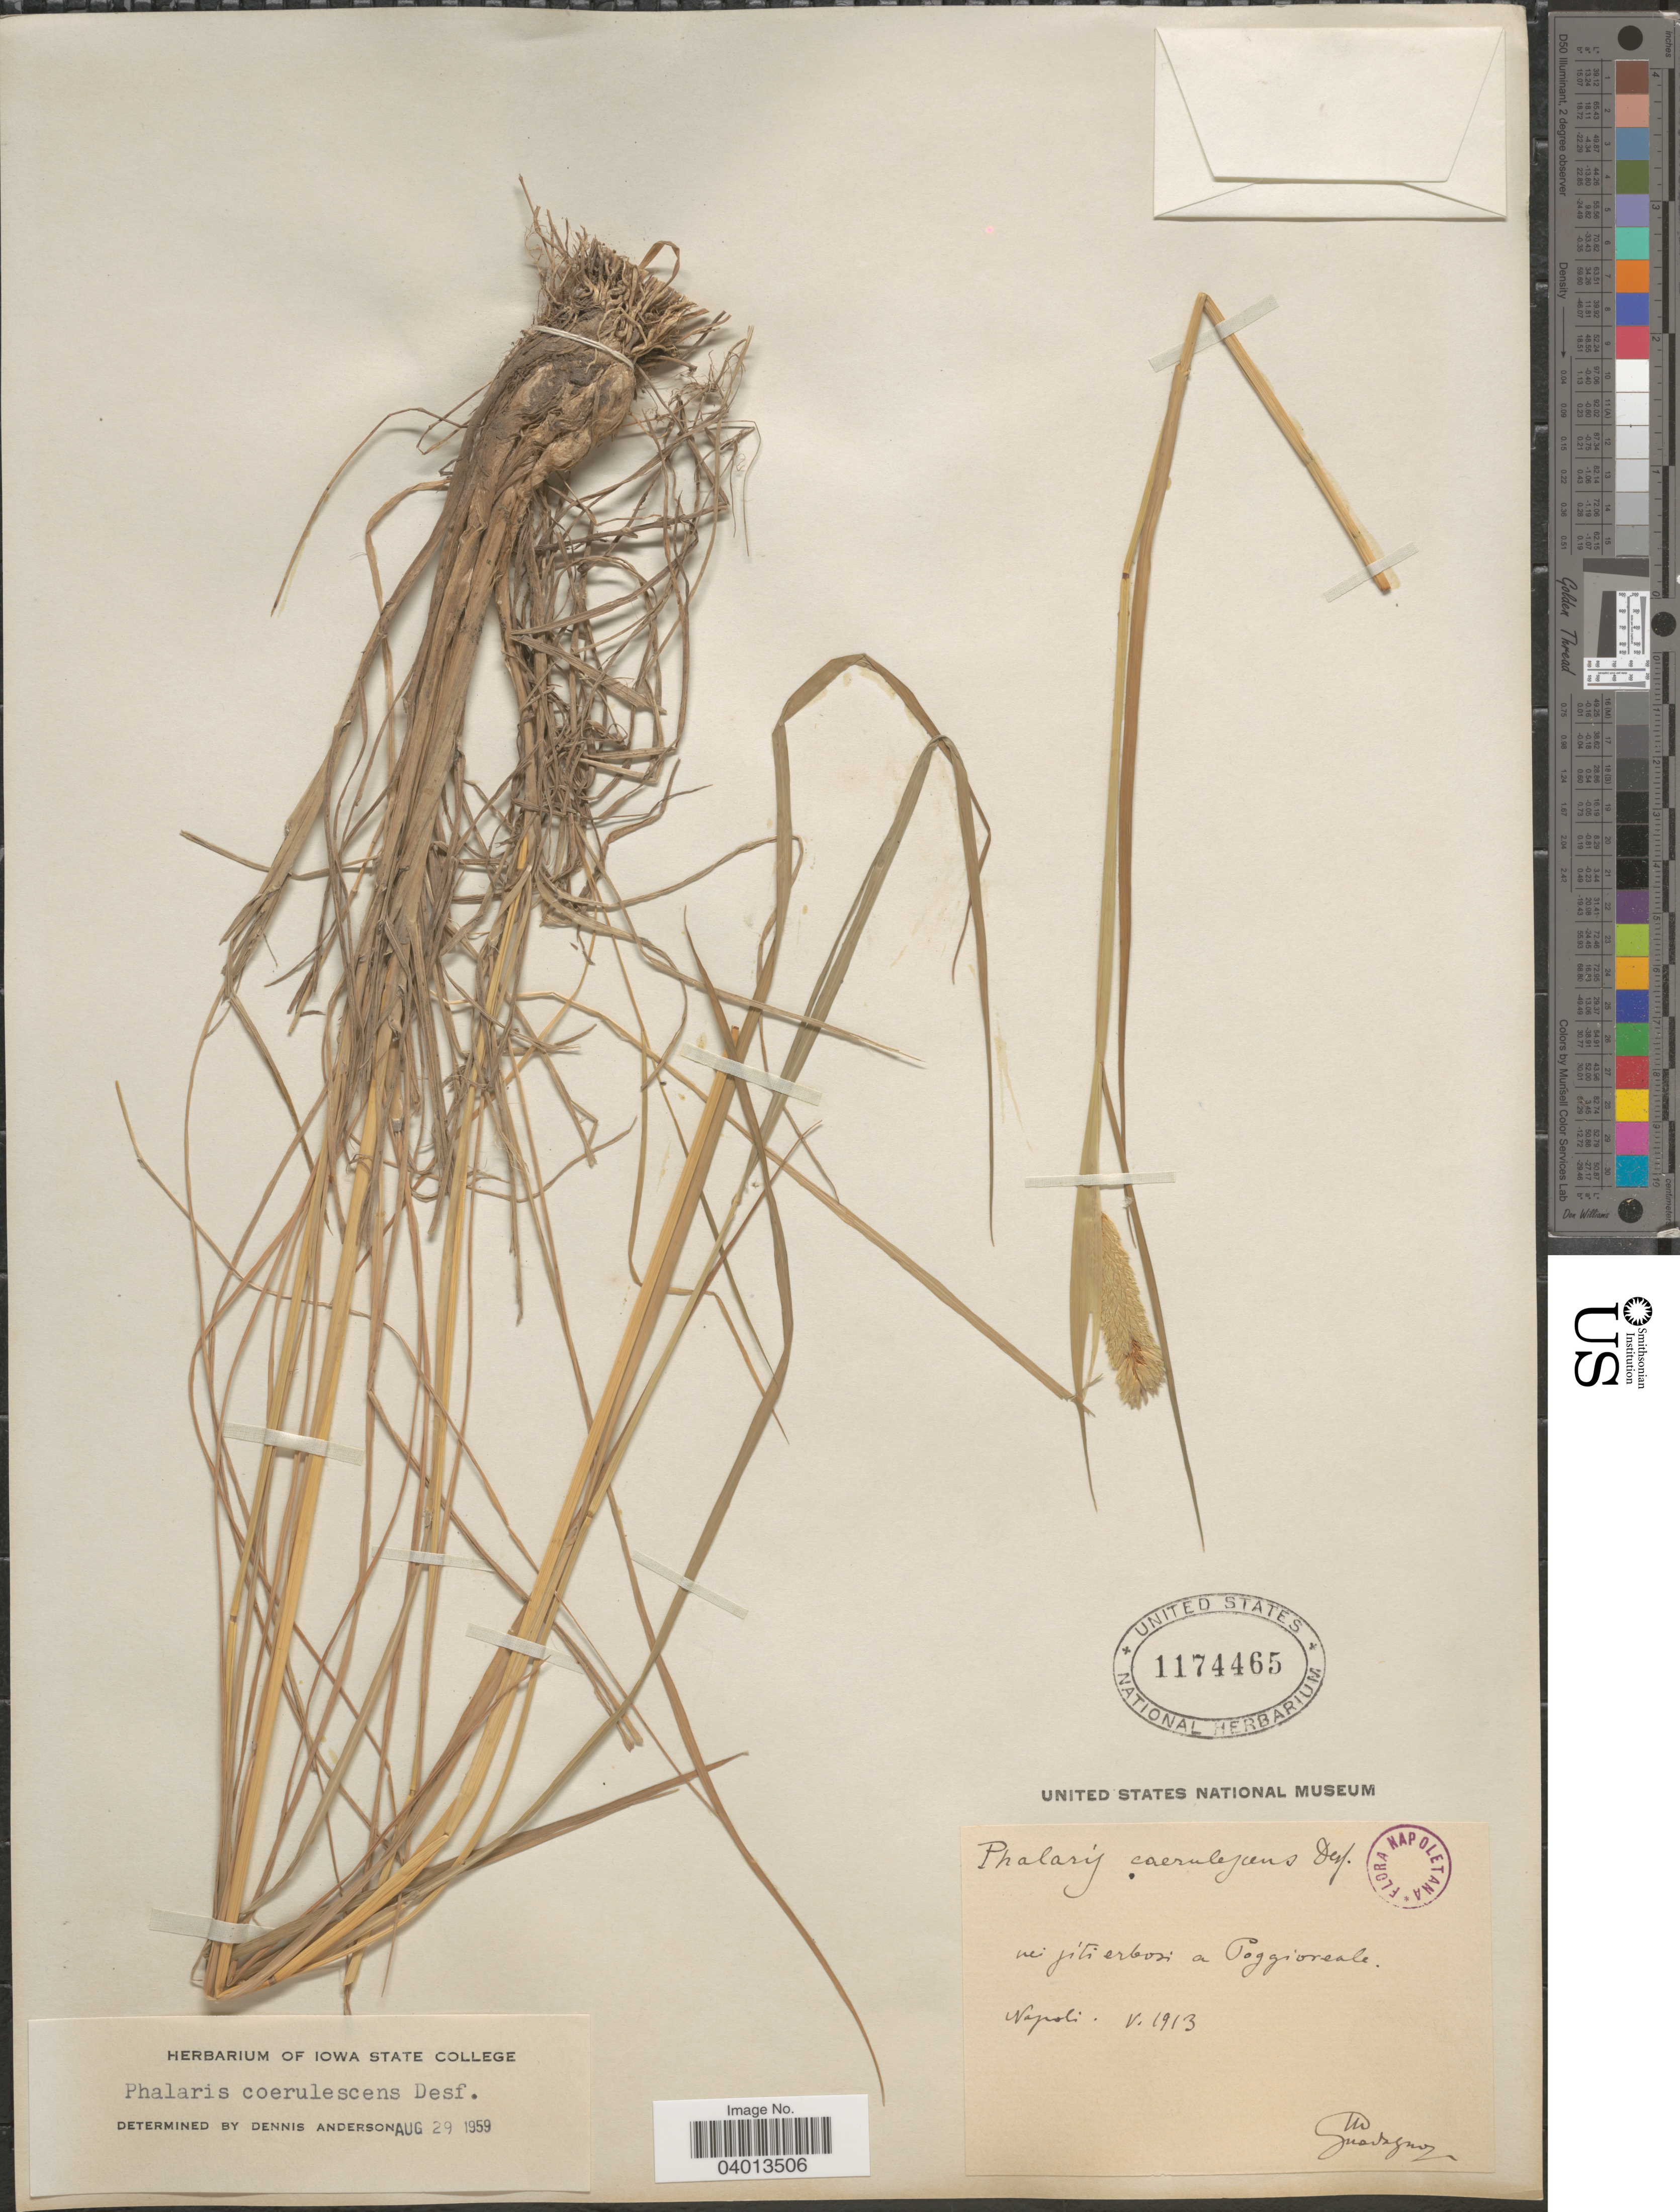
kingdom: Plantae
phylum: Tracheophyta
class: Liliopsida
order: Poales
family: Poaceae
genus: Phalaris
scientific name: Phalaris coerulescens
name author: Desf.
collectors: M. Guadagno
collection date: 1913-05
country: Italy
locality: Nei jitierbox a Poggioreale. Napoli.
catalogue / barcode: US 1174465